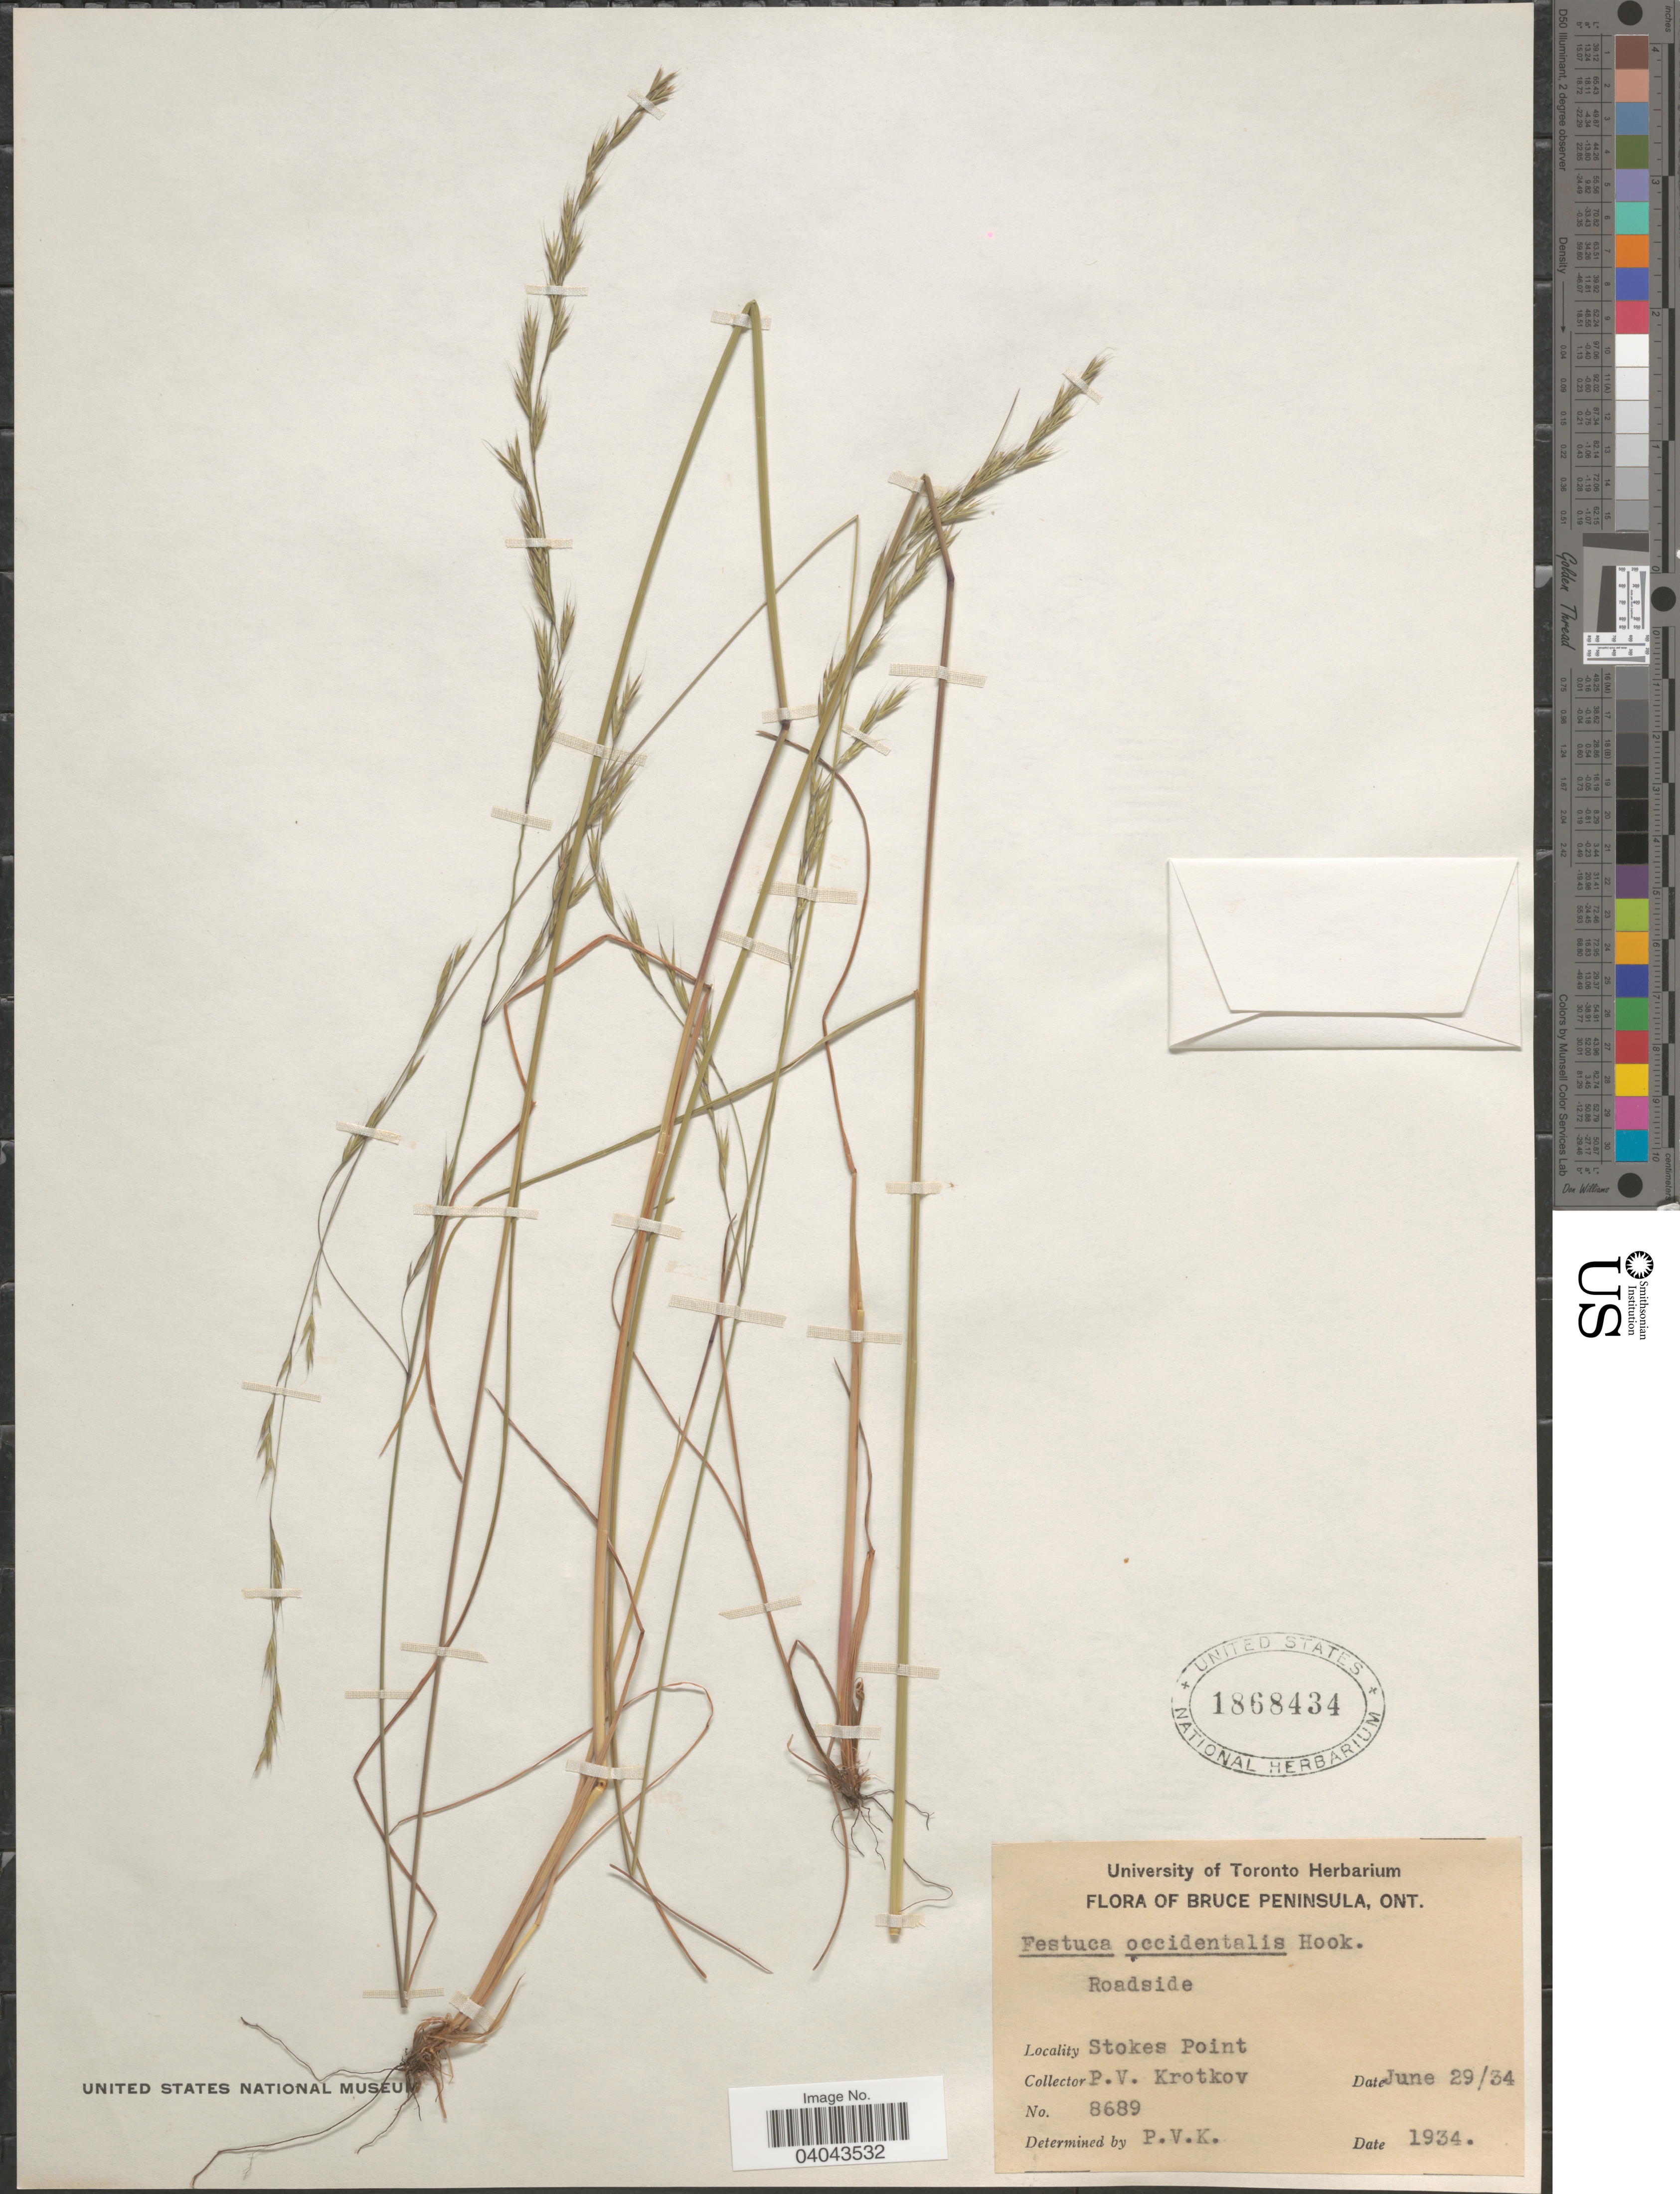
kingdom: Plantae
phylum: Tracheophyta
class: Liliopsida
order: Poales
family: Poaceae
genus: Festuca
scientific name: Festuca occidentalis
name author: Hook.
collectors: P. V. Krotkov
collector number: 8689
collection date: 1934-06-29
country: Canada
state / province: Ontario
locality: Bruce Peninsula. Stokes Point.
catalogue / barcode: US 1868434